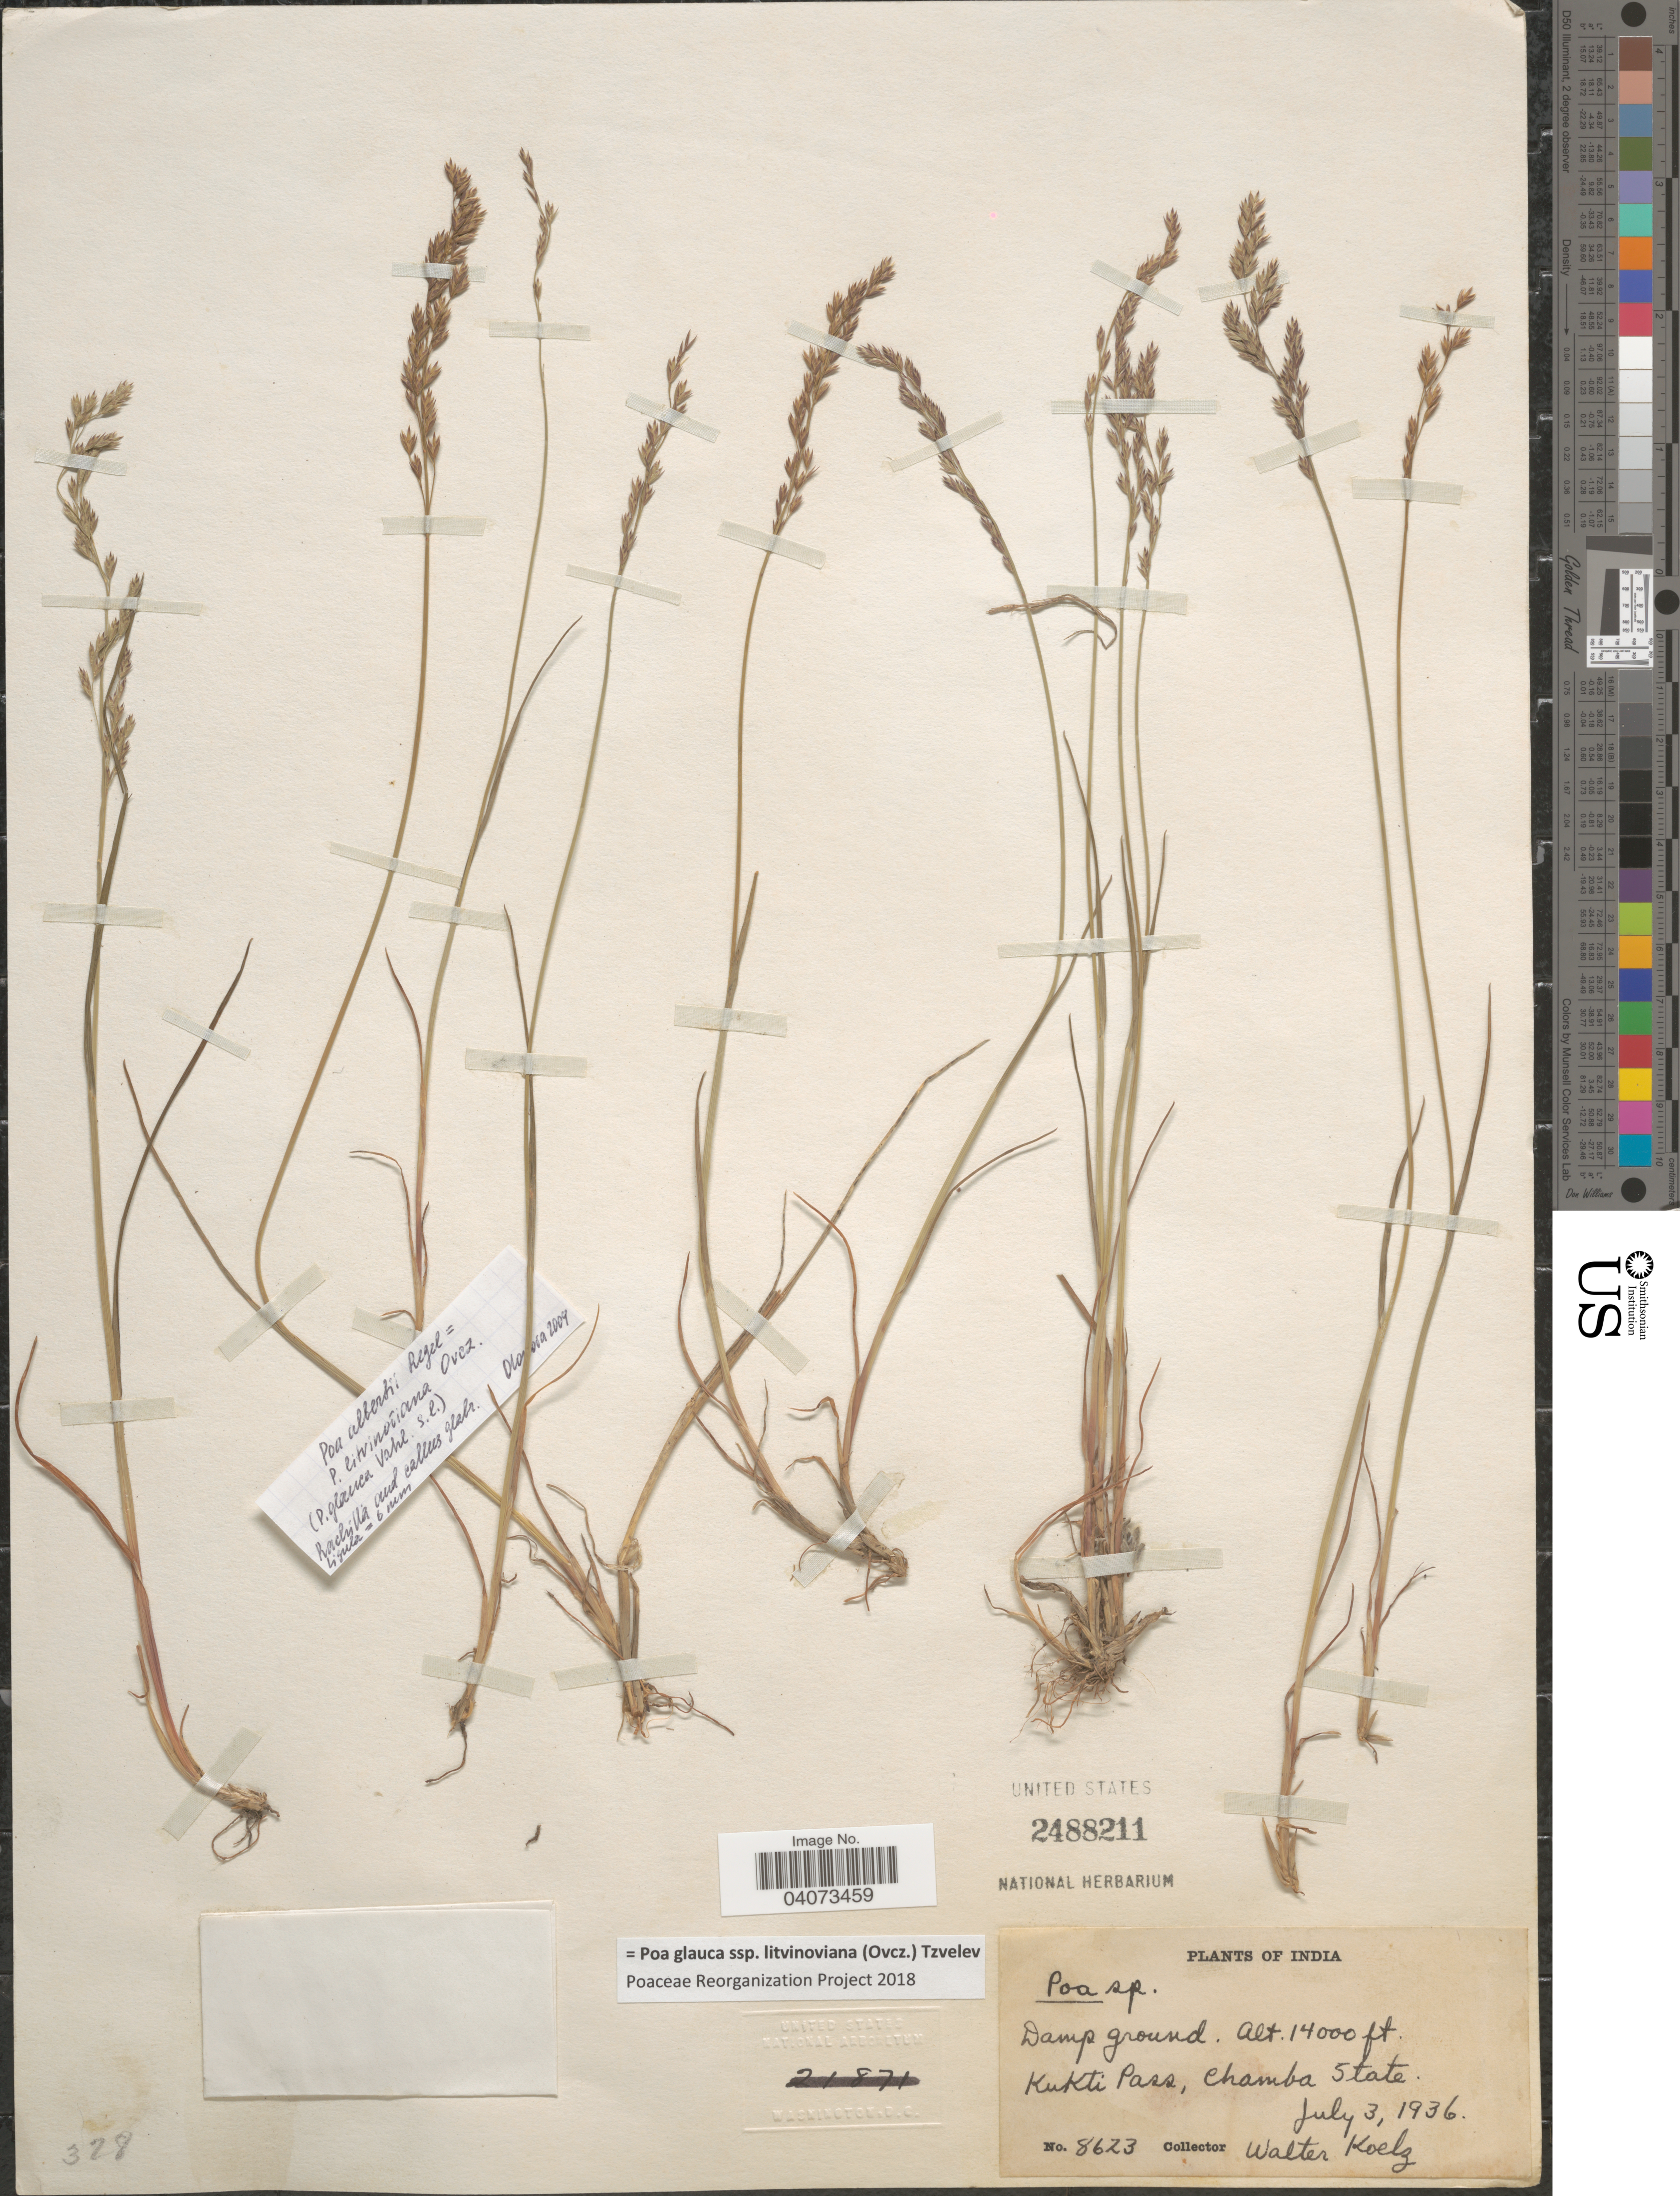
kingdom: Plantae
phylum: Tracheophyta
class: Liliopsida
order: Poales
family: Poaceae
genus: Poa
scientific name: Poa glauca subsp. litvinoviana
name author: (Ovcz.) Tzvelev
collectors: W. N. Koelz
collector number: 8623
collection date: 1936-07-03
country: India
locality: Kukti Pass, Chamba State.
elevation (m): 4267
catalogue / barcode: US 2488211